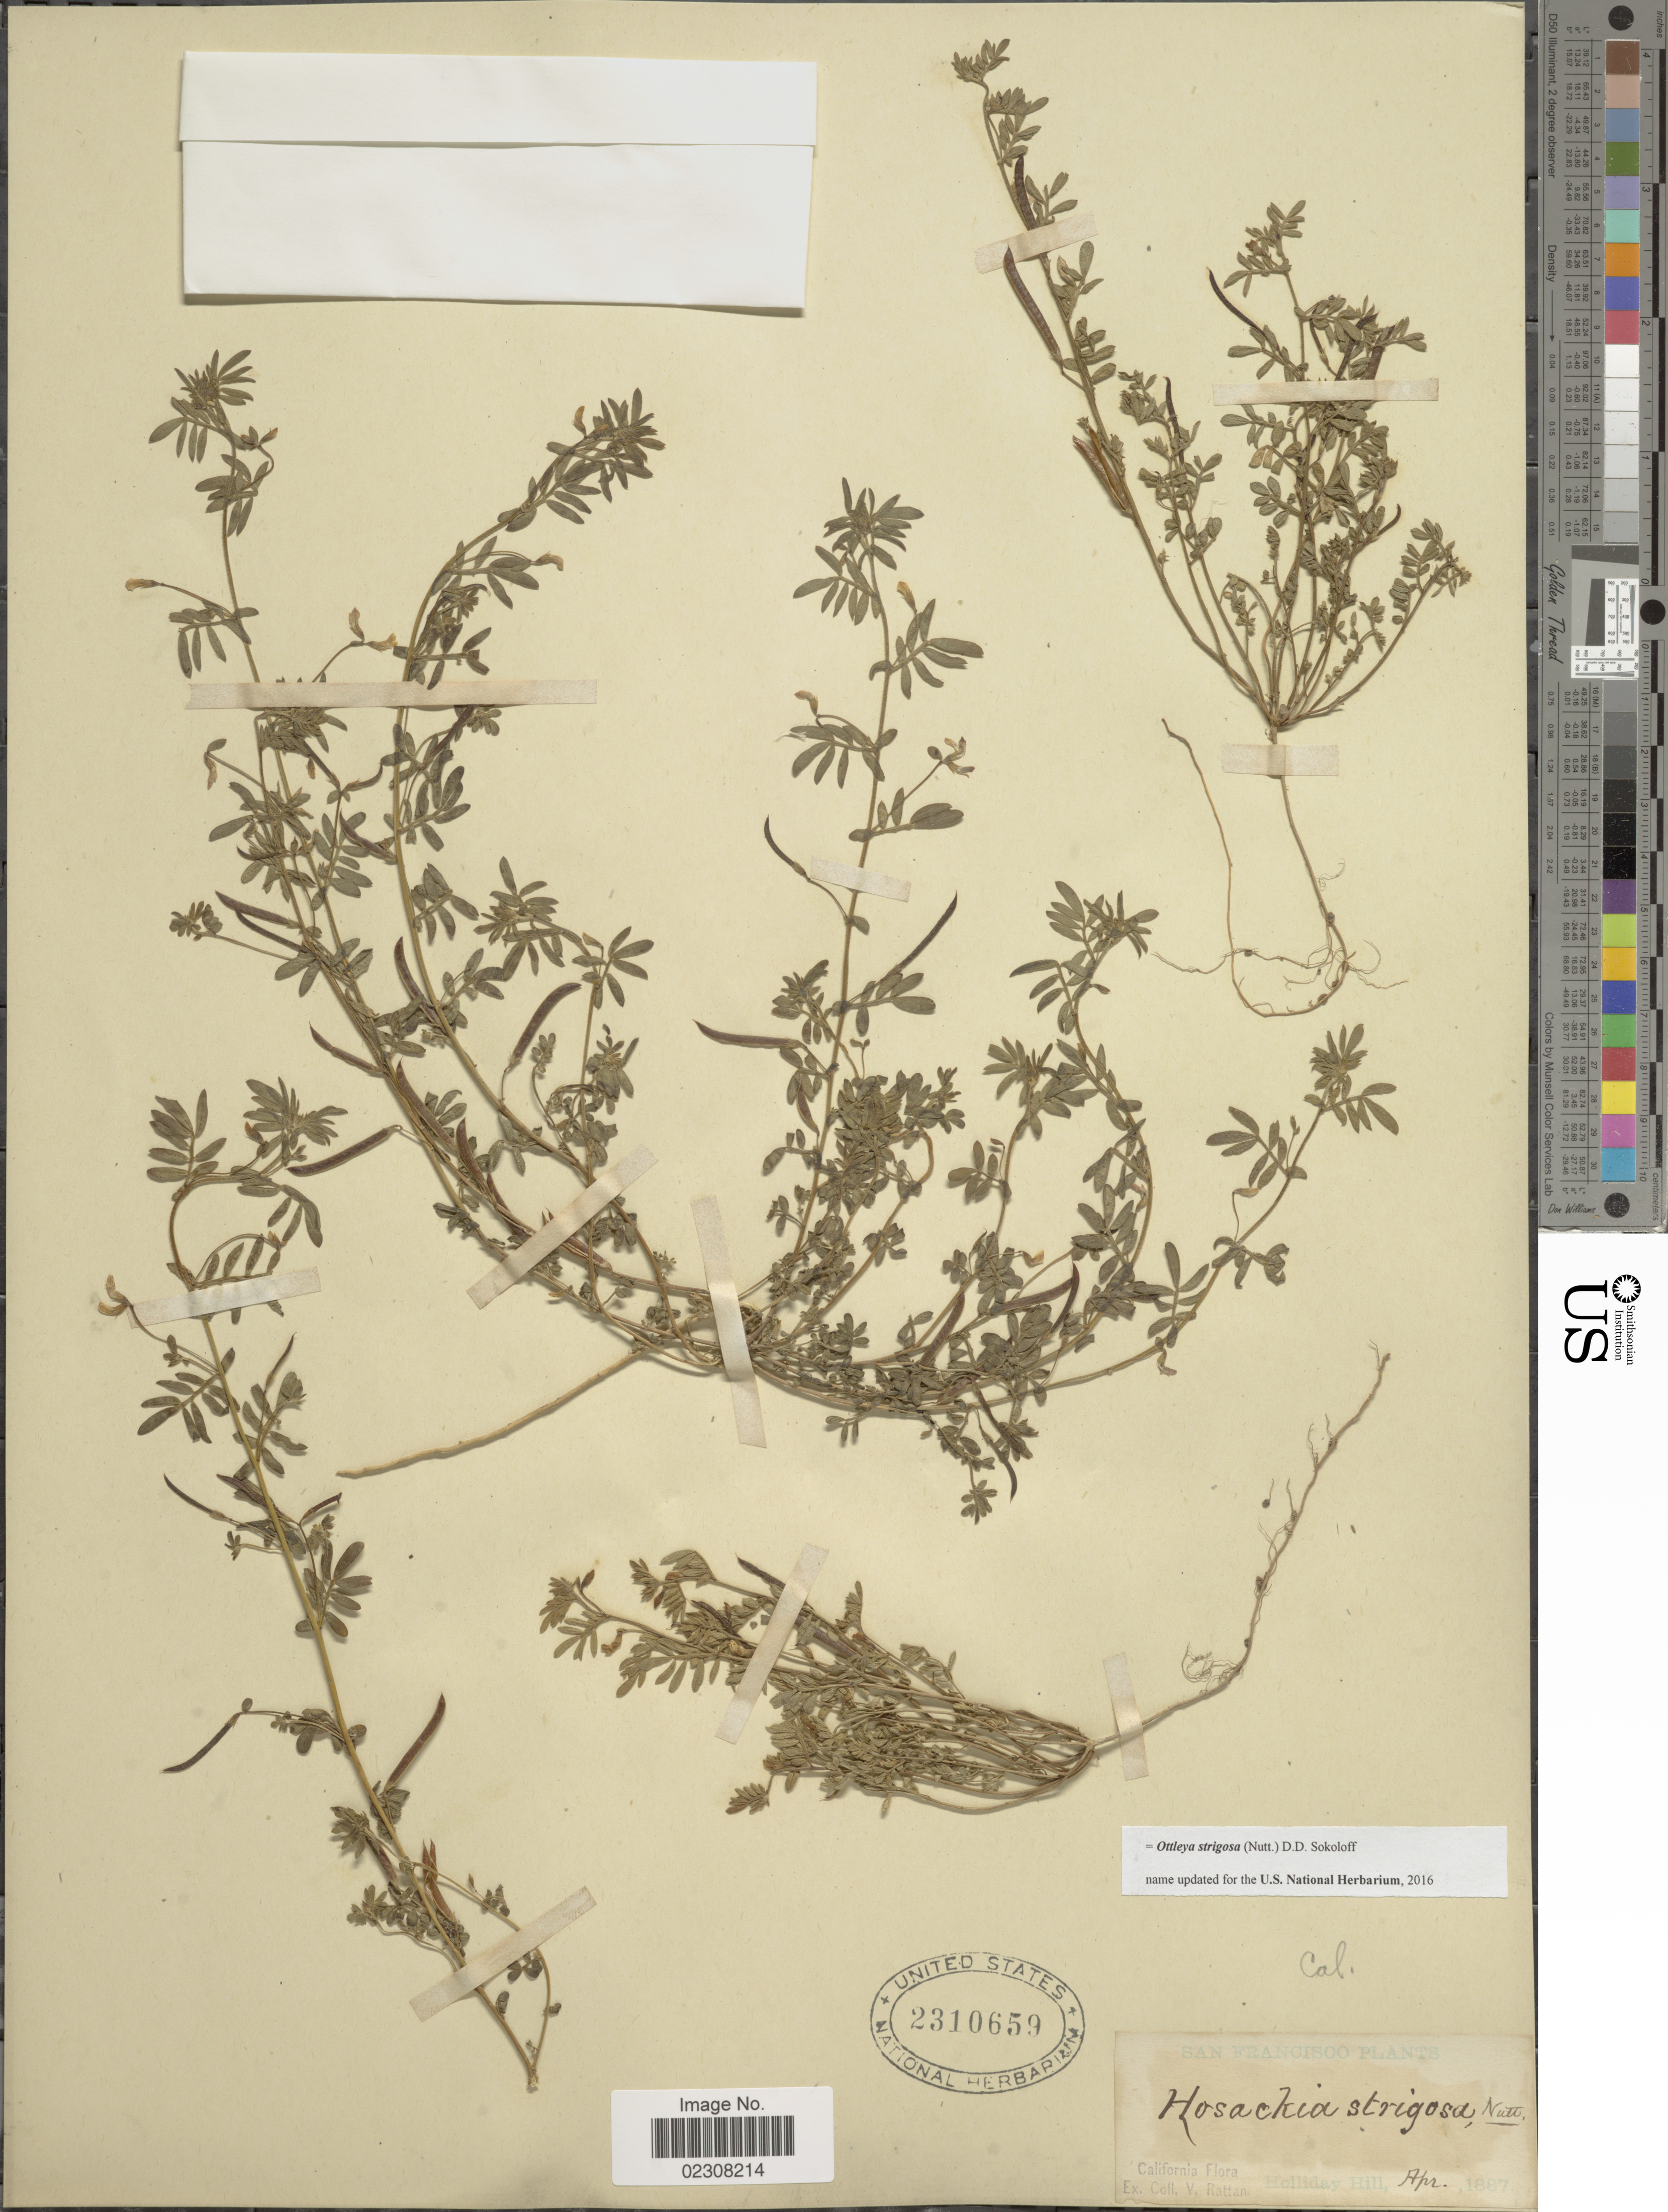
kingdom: Plantae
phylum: Tracheophyta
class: Magnoliopsida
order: Fabales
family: Fabaceae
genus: Ottleya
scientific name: Ottleya strigosa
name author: (Nutt.) D.D. Sokoloff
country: United States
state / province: California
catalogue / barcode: US 2310659